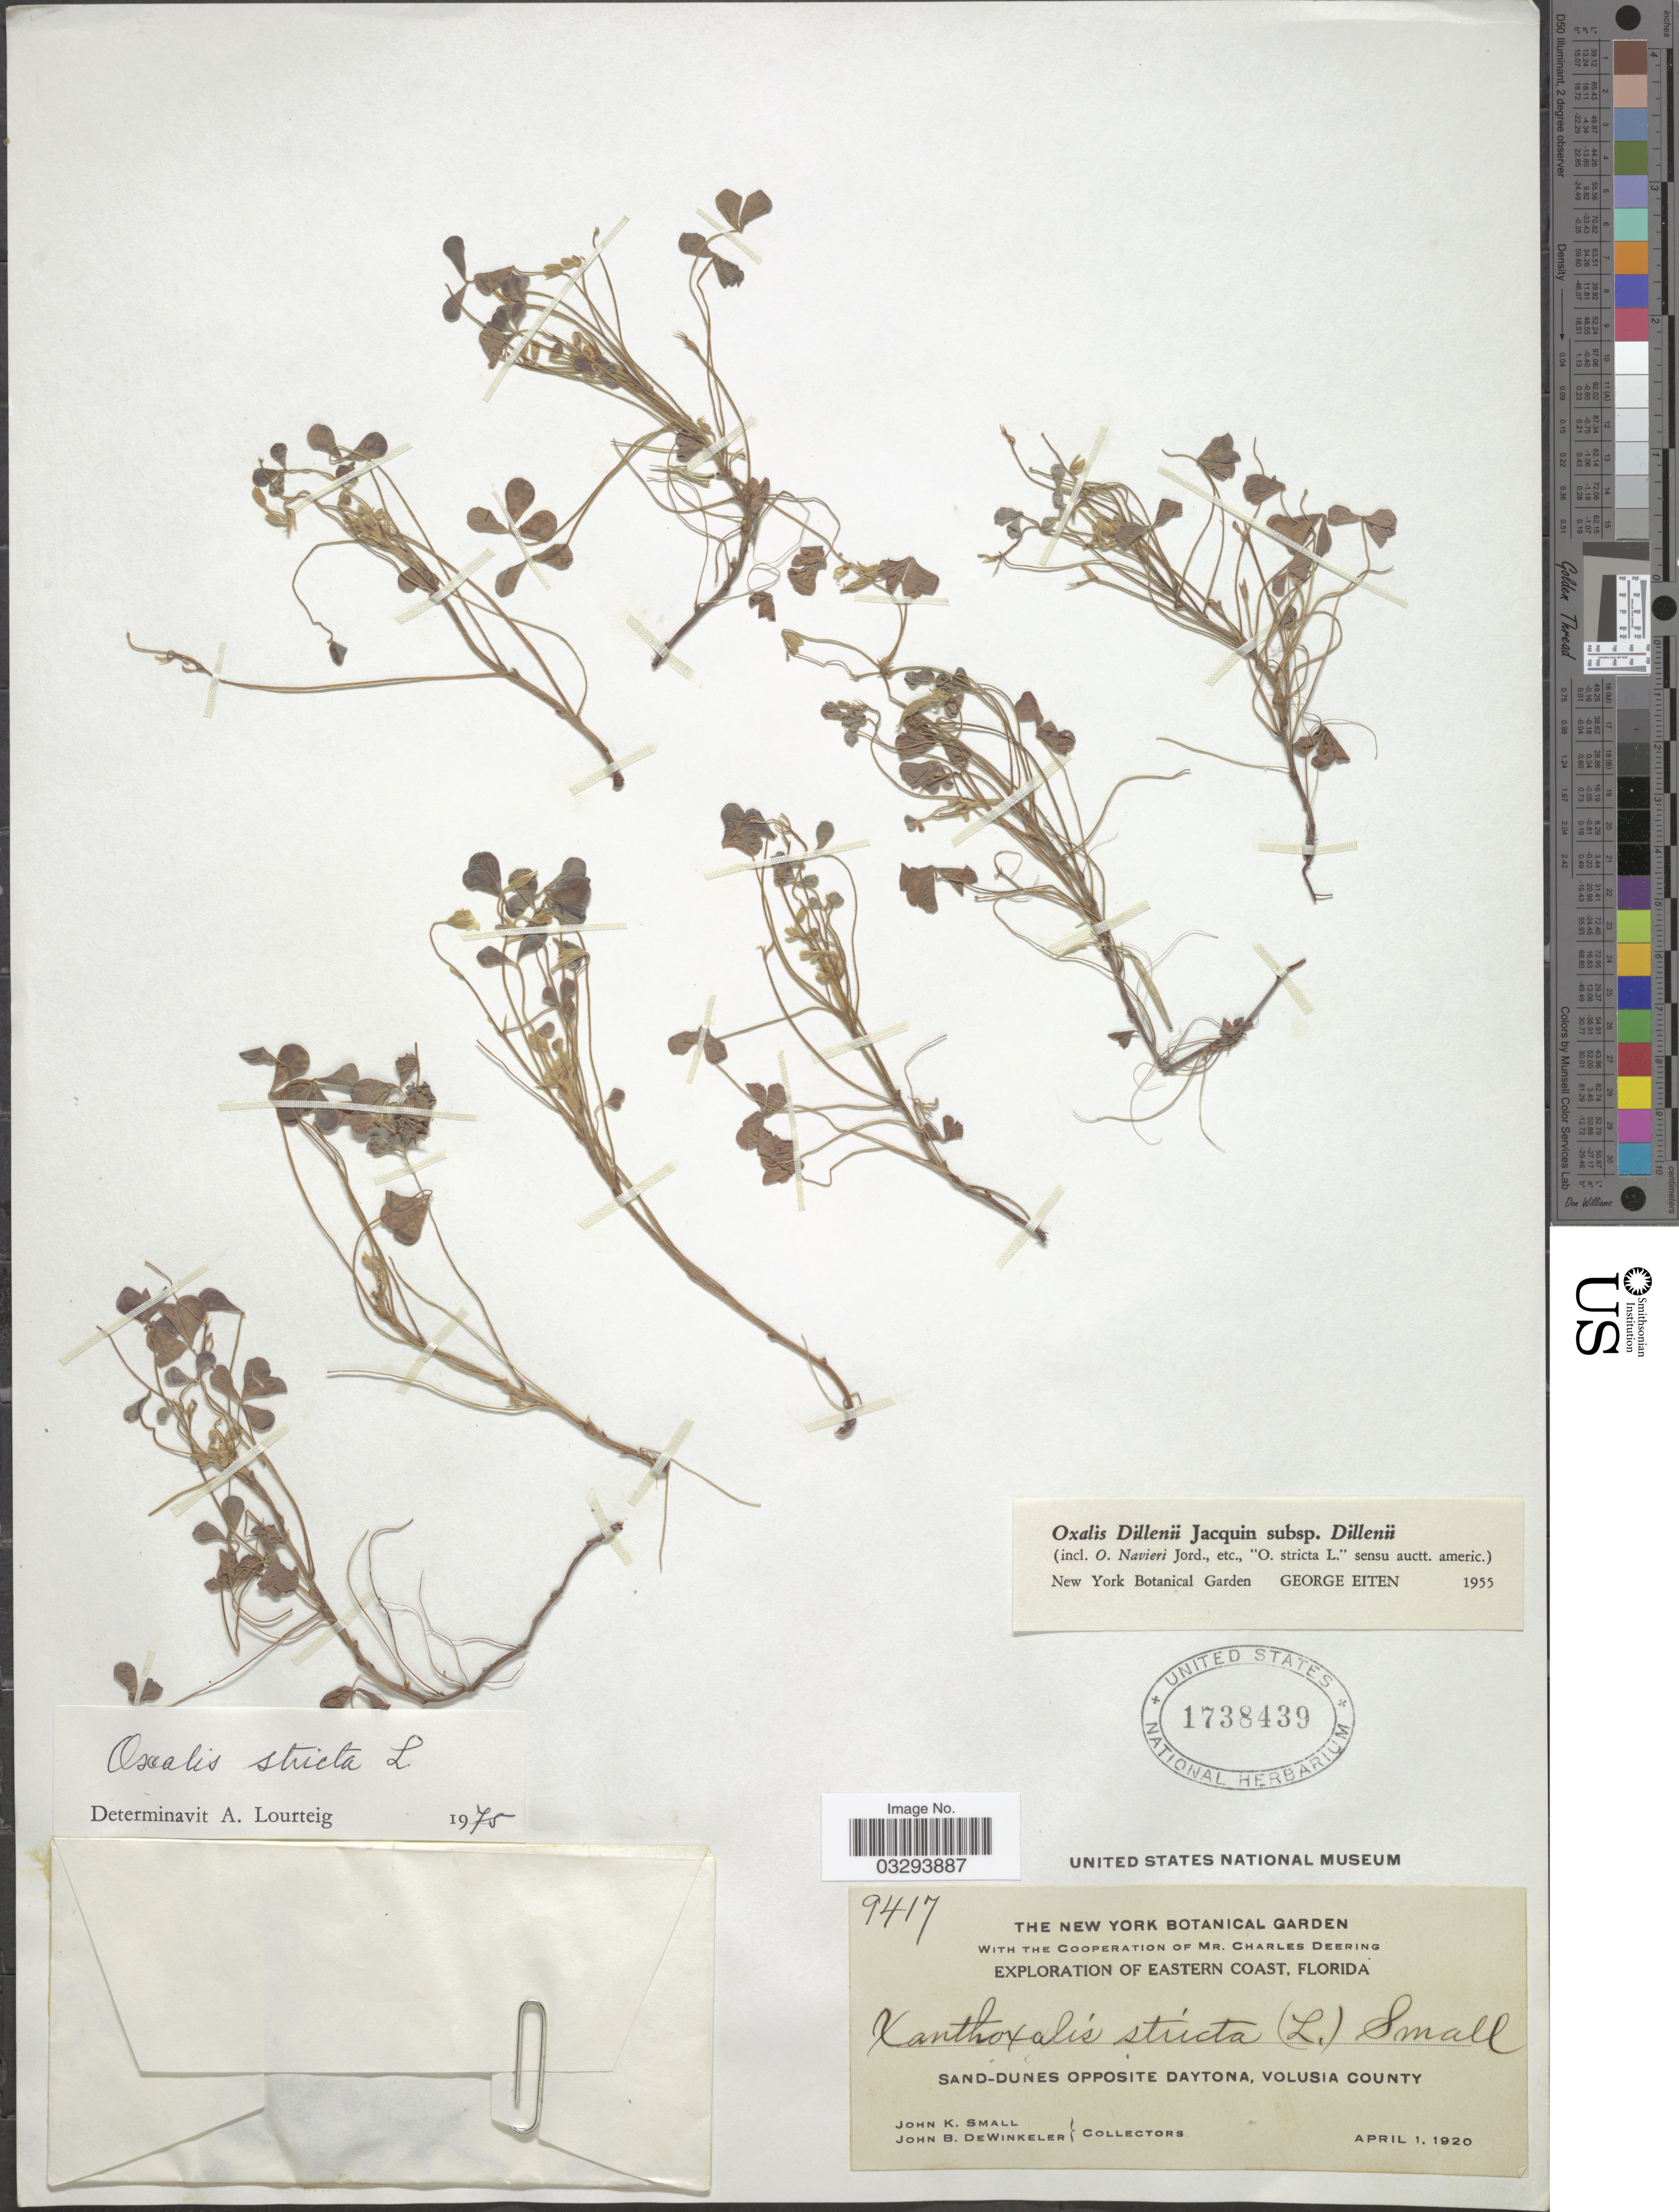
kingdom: Plantae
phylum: Tracheophyta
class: Magnoliopsida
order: Oxalidales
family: Oxalidaceae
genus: Oxalis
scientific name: Oxalis stricta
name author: L.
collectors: J. K. Small & J. B. Dewinkeler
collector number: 9417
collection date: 1920-04-01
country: United States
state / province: Florida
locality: Eastern Coast. Sand-dunes opposite Daytona, Volusia County.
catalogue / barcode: US 1738439